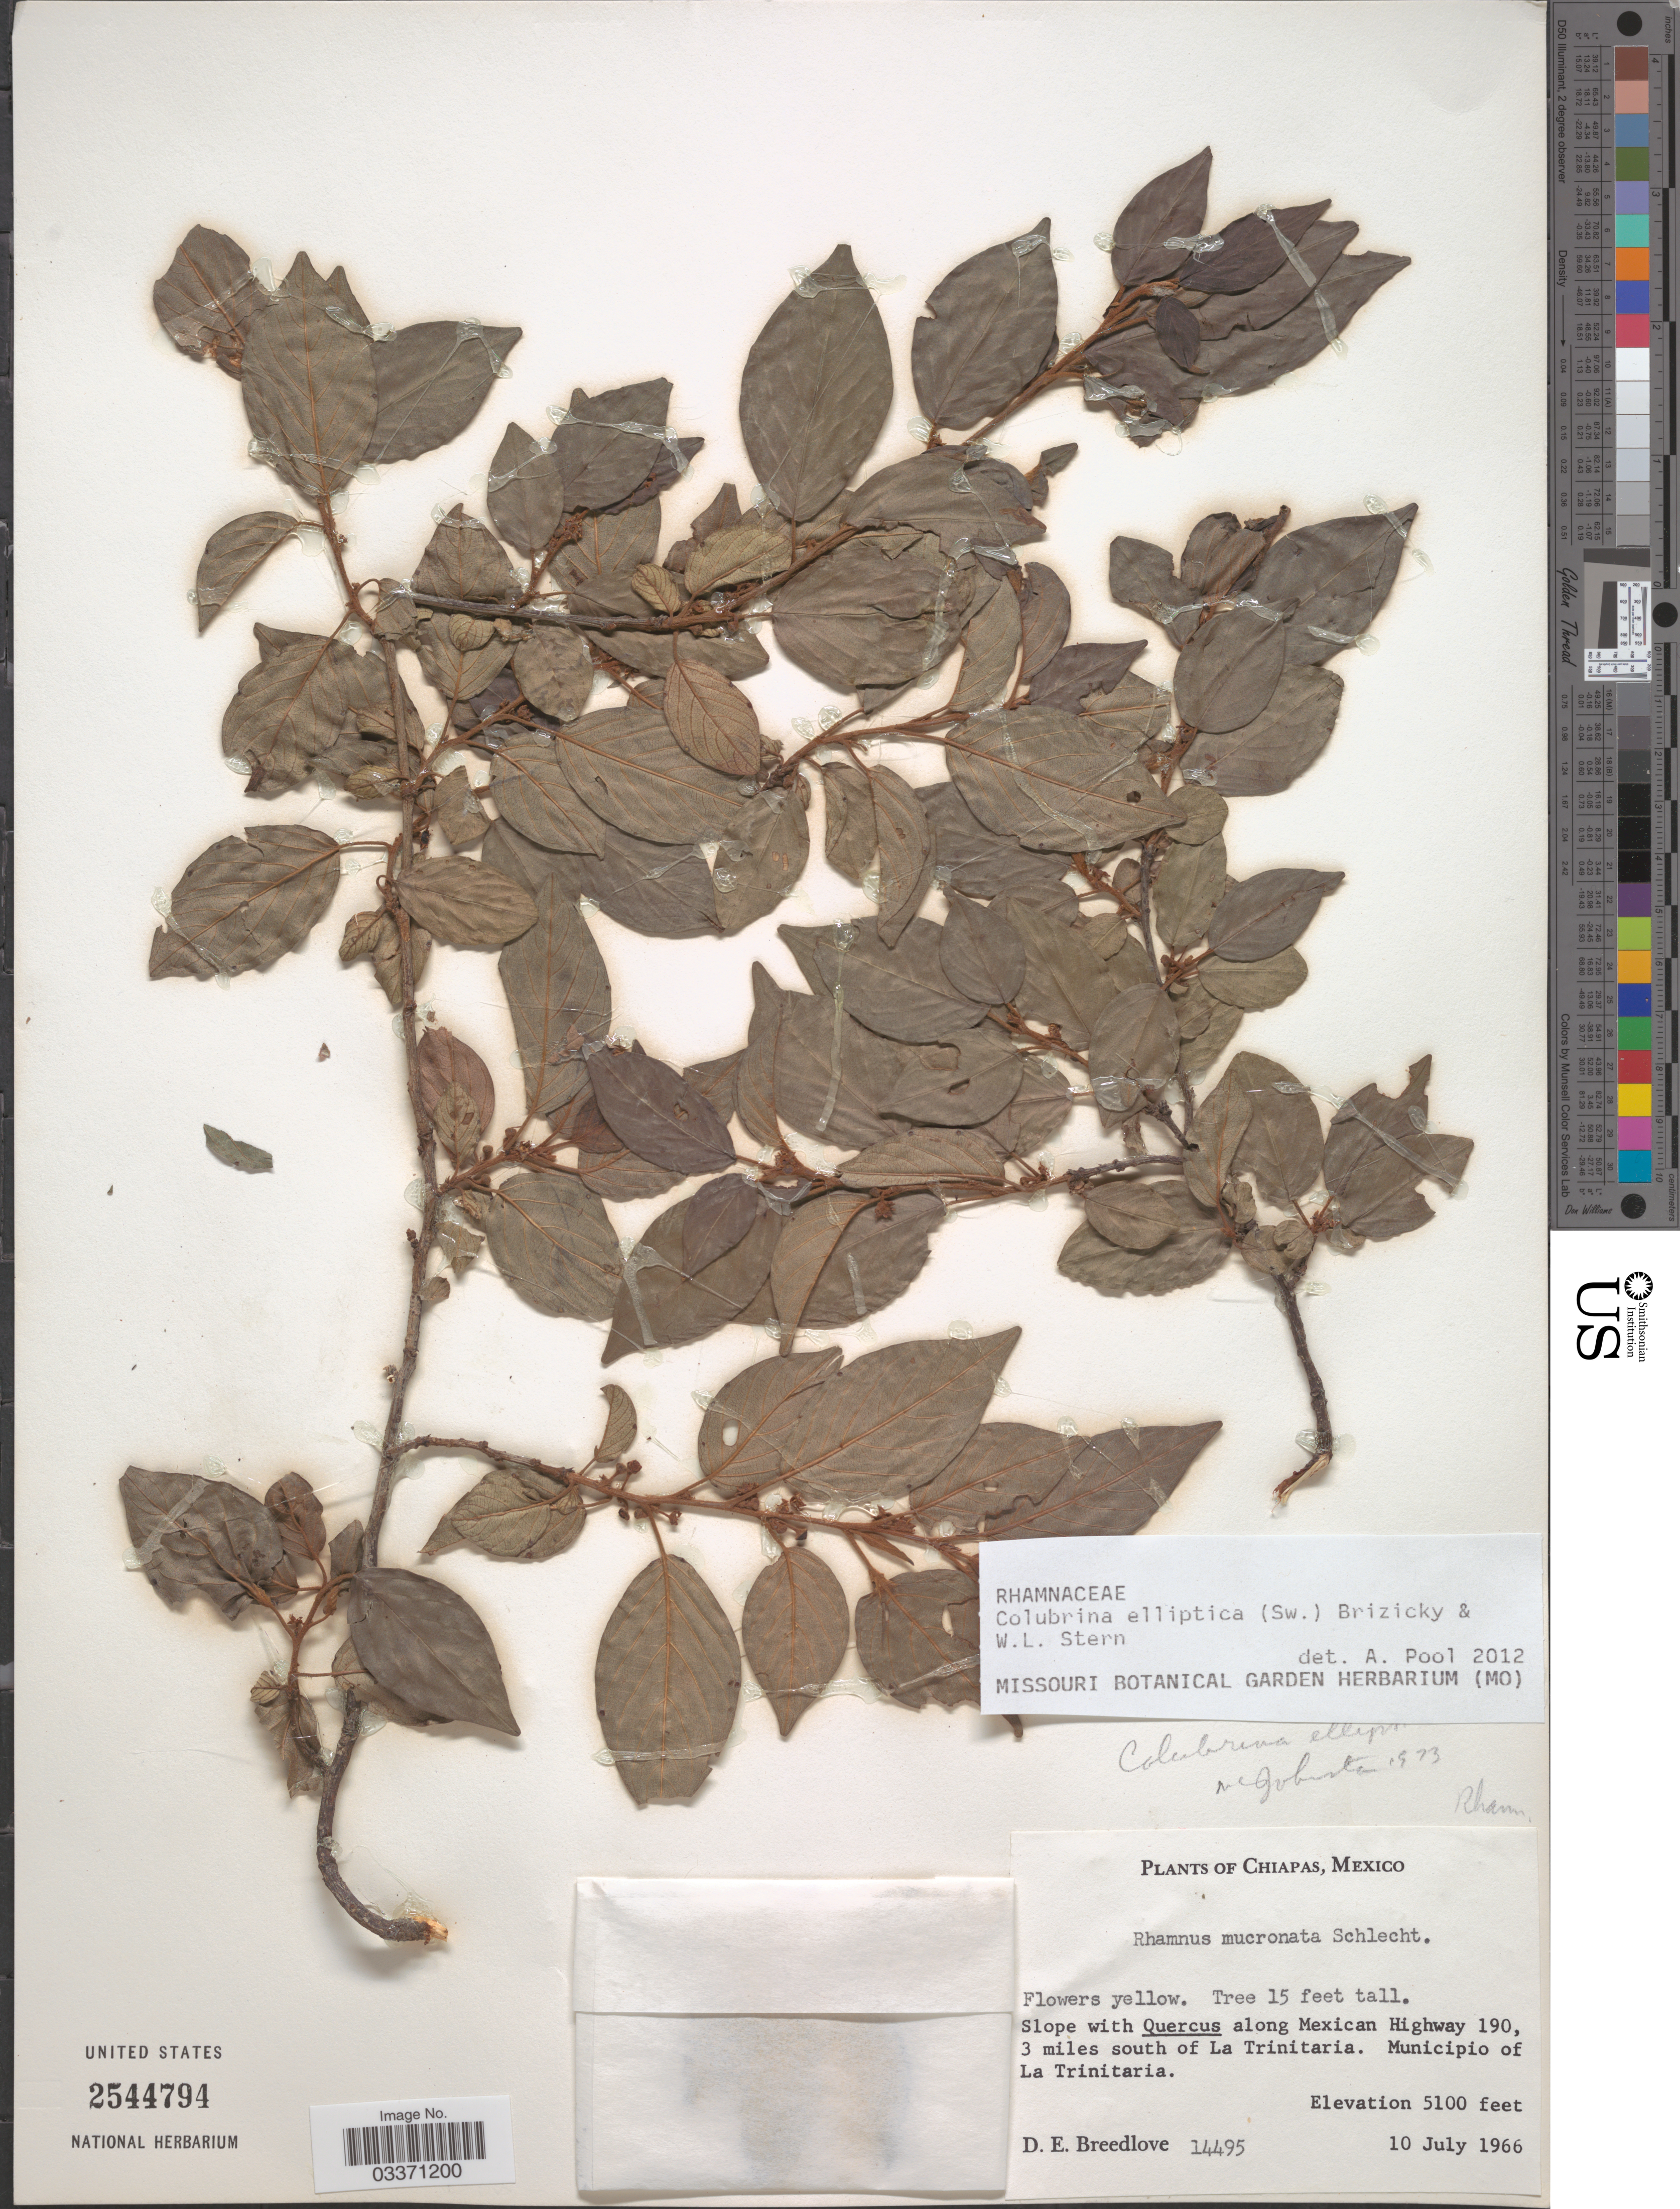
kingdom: Plantae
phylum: Tracheophyta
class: Magnoliopsida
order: Rosales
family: Rhamnaceae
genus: Colubrina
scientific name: Colubrina elliptica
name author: (Sw.) Brizicky & W.L. Stern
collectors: D. E. Breedlove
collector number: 14495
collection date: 1966-07-10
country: Mexico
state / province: Chiapas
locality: Slope with Quercus along Mexican Highway 190, 3 miles south of La Trinitaria. Municipio of La Trinitaria.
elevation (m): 1554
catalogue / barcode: US 2544794